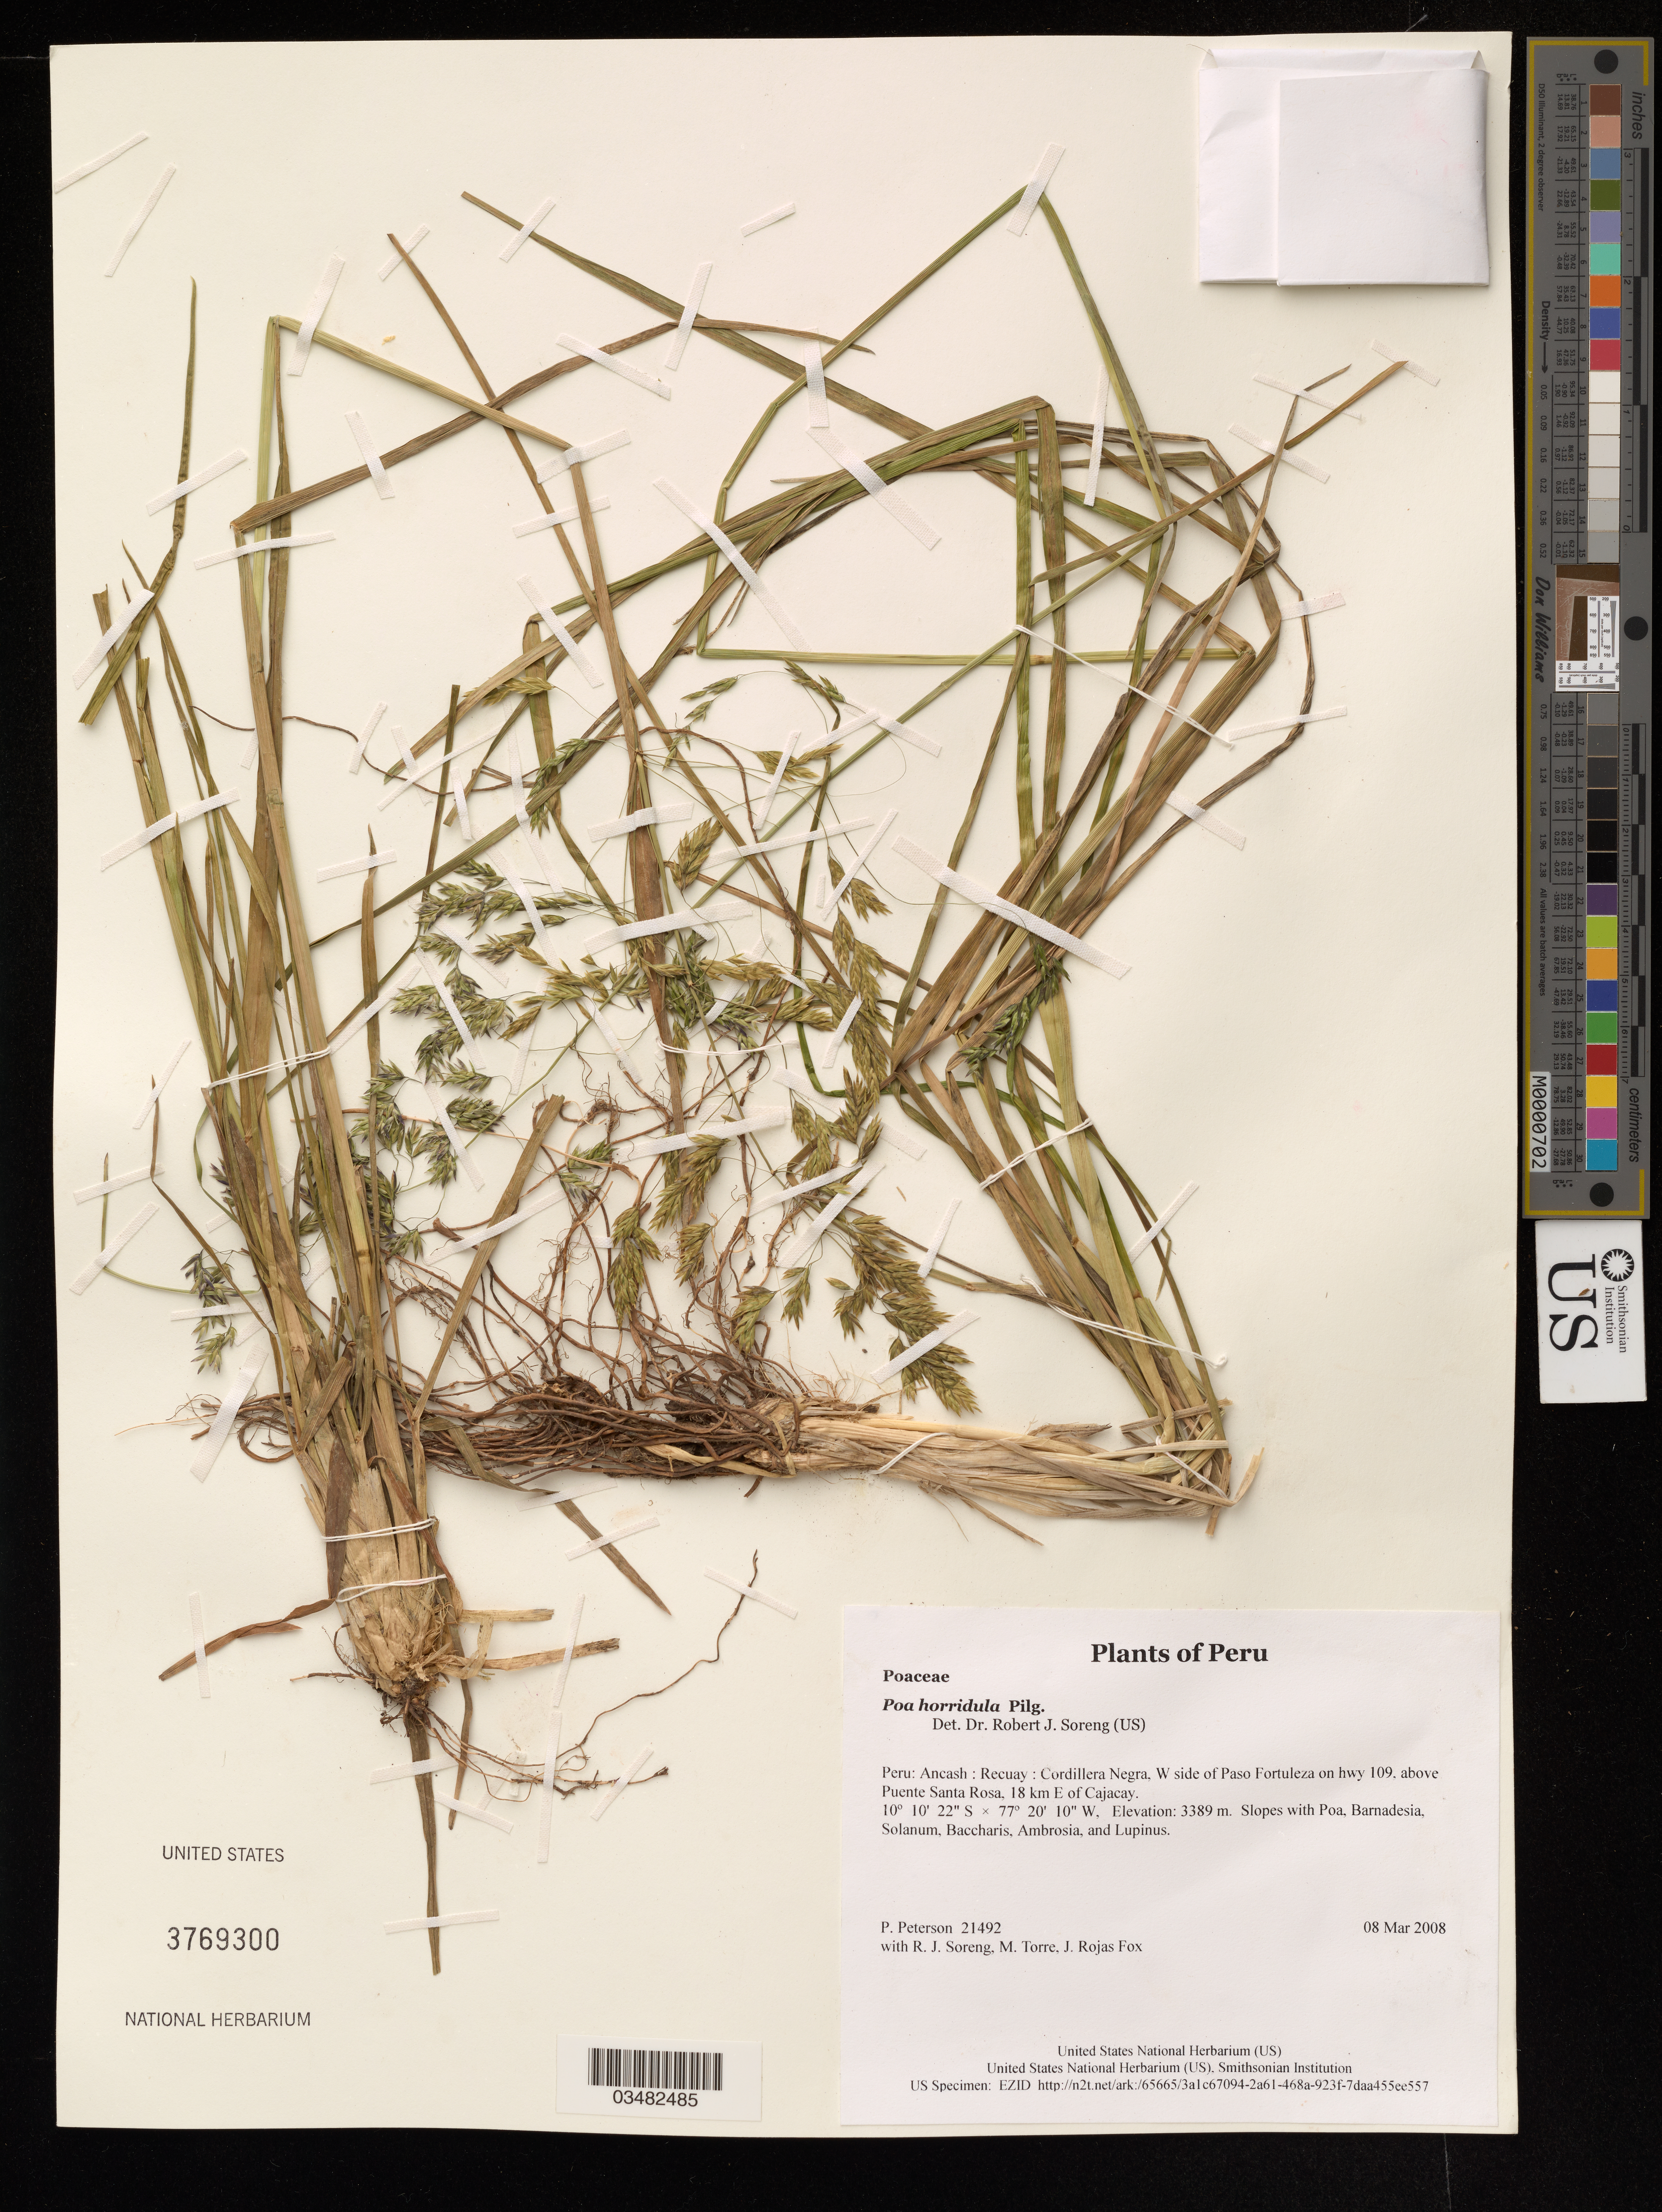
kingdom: Plantae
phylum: Tracheophyta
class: Liliopsida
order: Poales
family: Poaceae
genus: Poa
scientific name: Poa horridula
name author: Pilg.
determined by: Soreng, Robert J., Research Associate (BOT), Smithsonian Institution - National Museum of Natural History (UNITED STATES)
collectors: P. M. Peterson, R. J. Soreng, M. Torre & J. Rojas Fox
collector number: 21492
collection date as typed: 08 Mar 2008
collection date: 2008-03-08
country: Peru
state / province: Ancash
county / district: Recuay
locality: Cordillera Negra, W side of Paso Fortuleza on hwy 109, above Puente Santa Rosa, 18 km E of Cajacay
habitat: Slopes with Poa, Barnadesia, Solanum, Baccharis, Ambrosia, and Lupinus.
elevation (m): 3389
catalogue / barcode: US 3771300